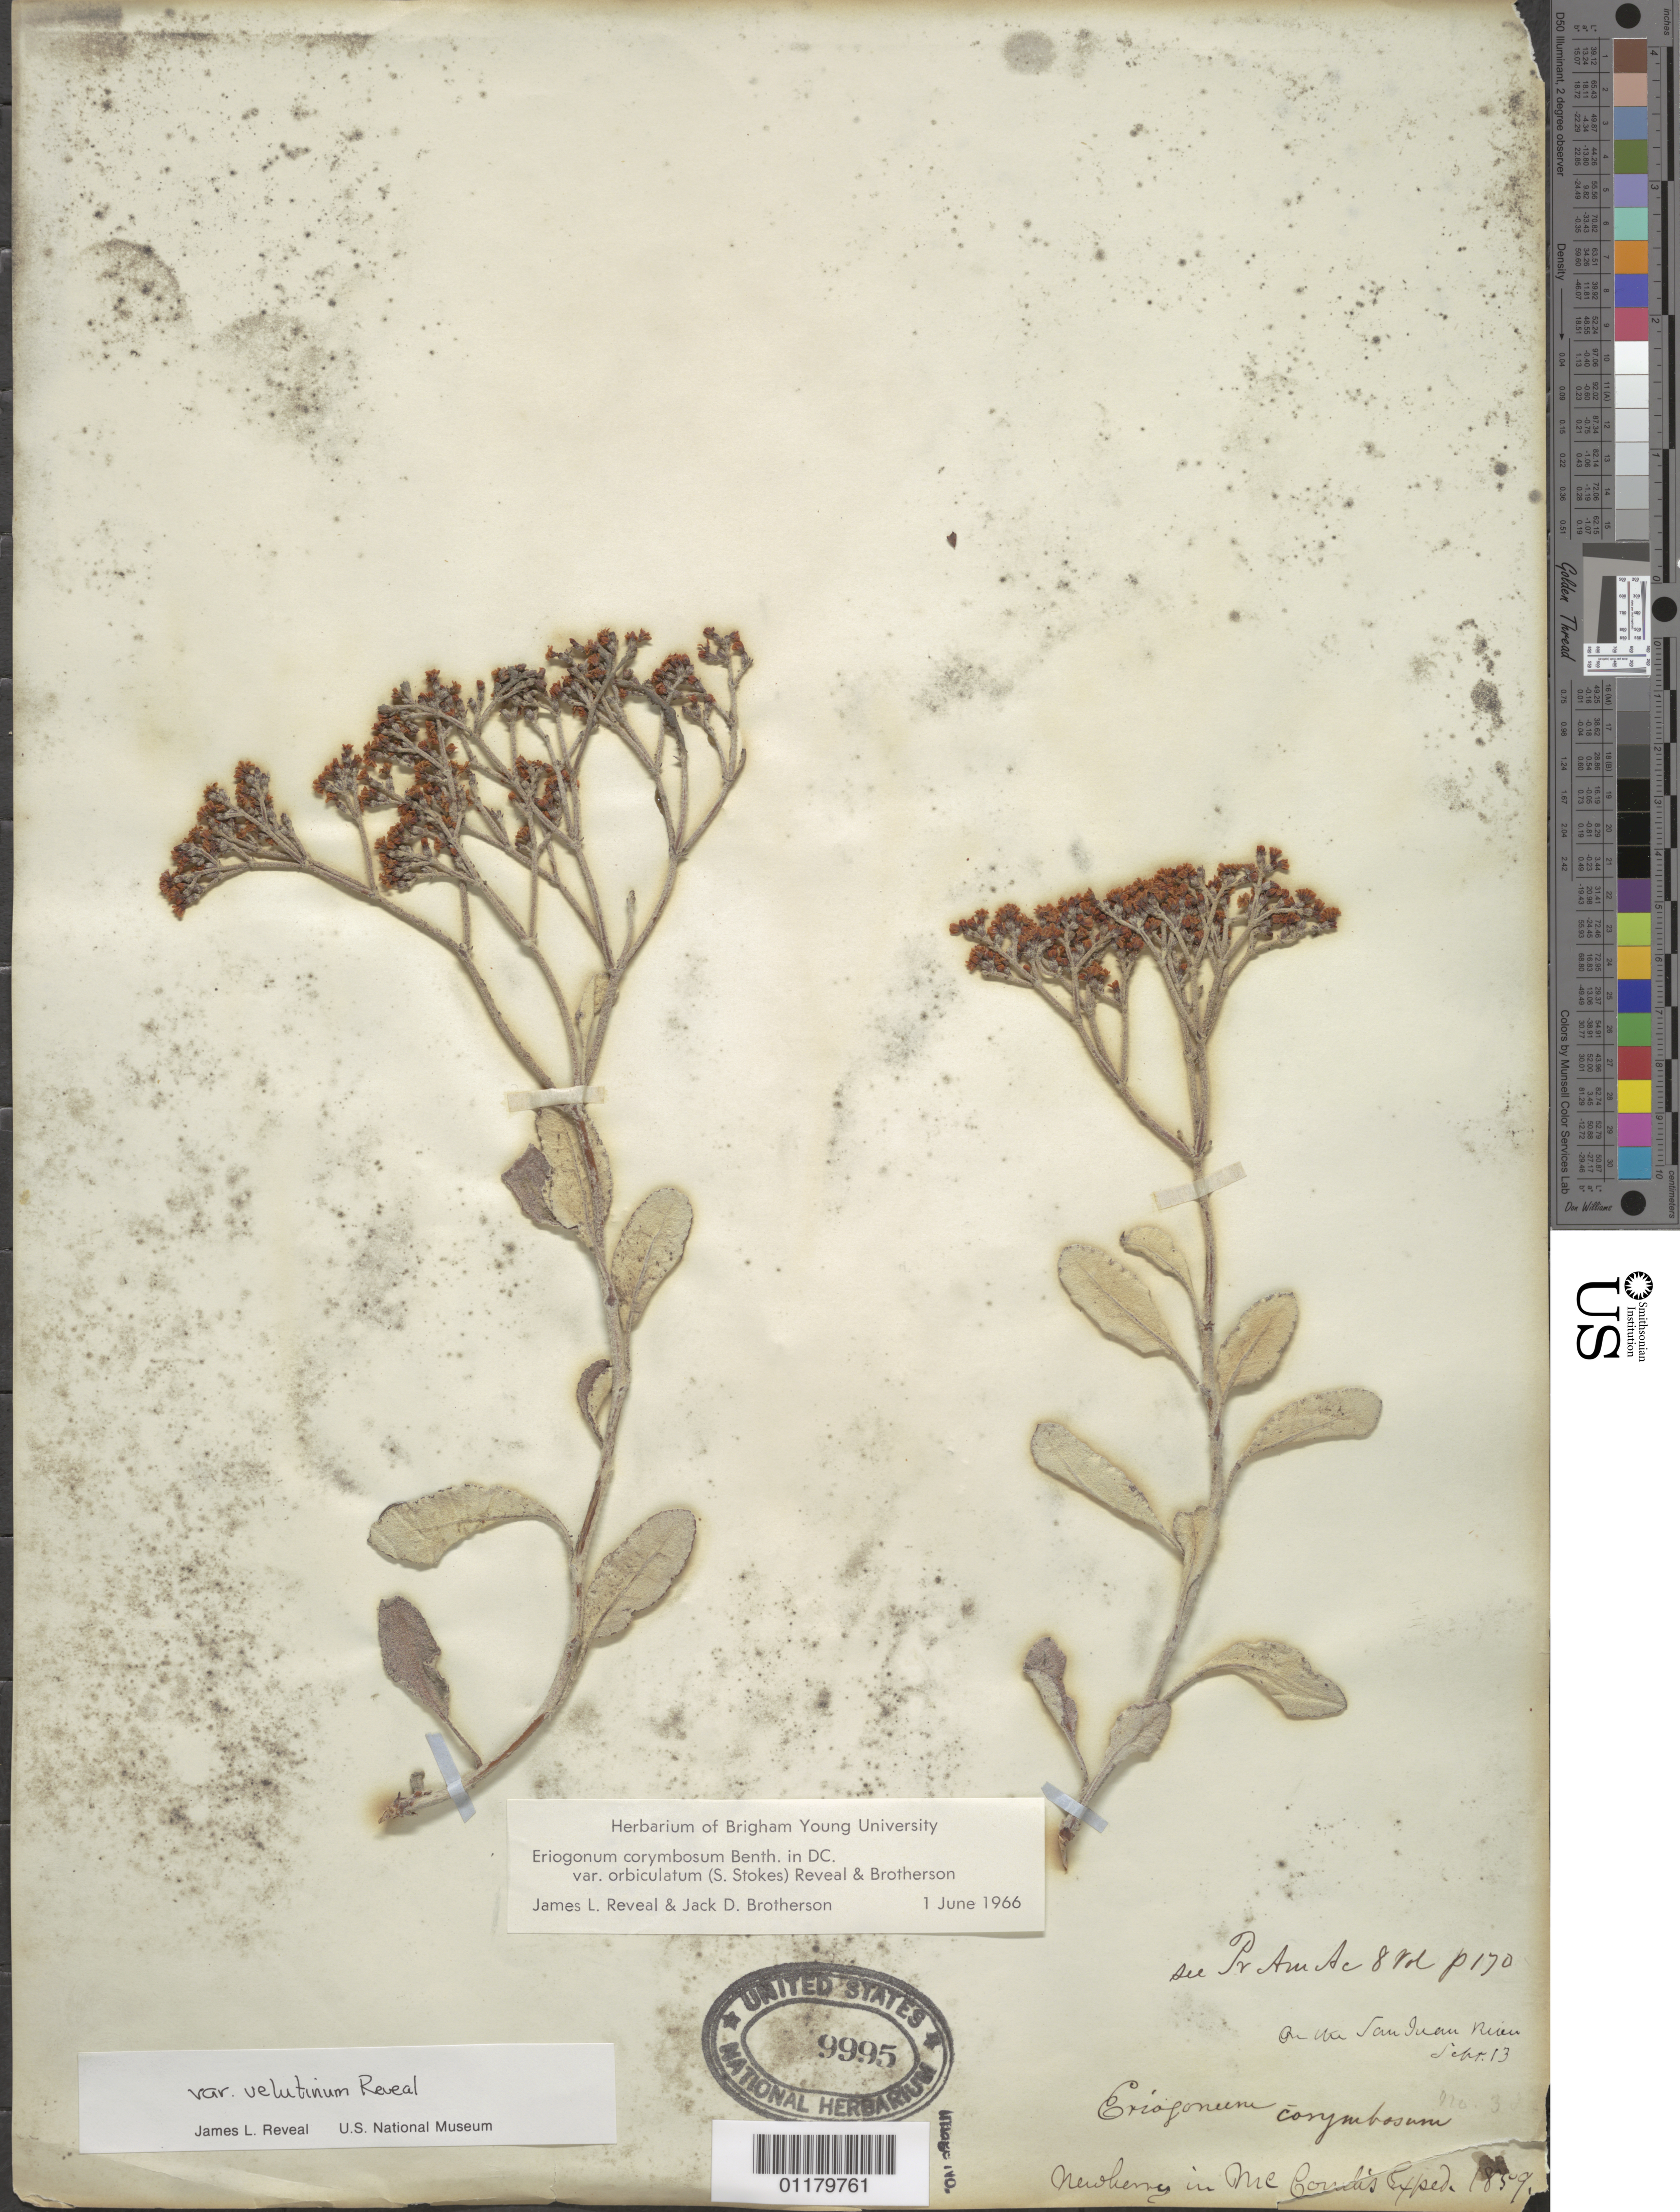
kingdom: Plantae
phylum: Tracheophyta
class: Magnoliopsida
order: Caryophyllales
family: Polygonaceae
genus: Eriogonum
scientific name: Eriogonum corymbosum var. velutinum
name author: Reveal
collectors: Newberry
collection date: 1859-09-13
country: United States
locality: On the San Juan River.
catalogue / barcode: US 9995